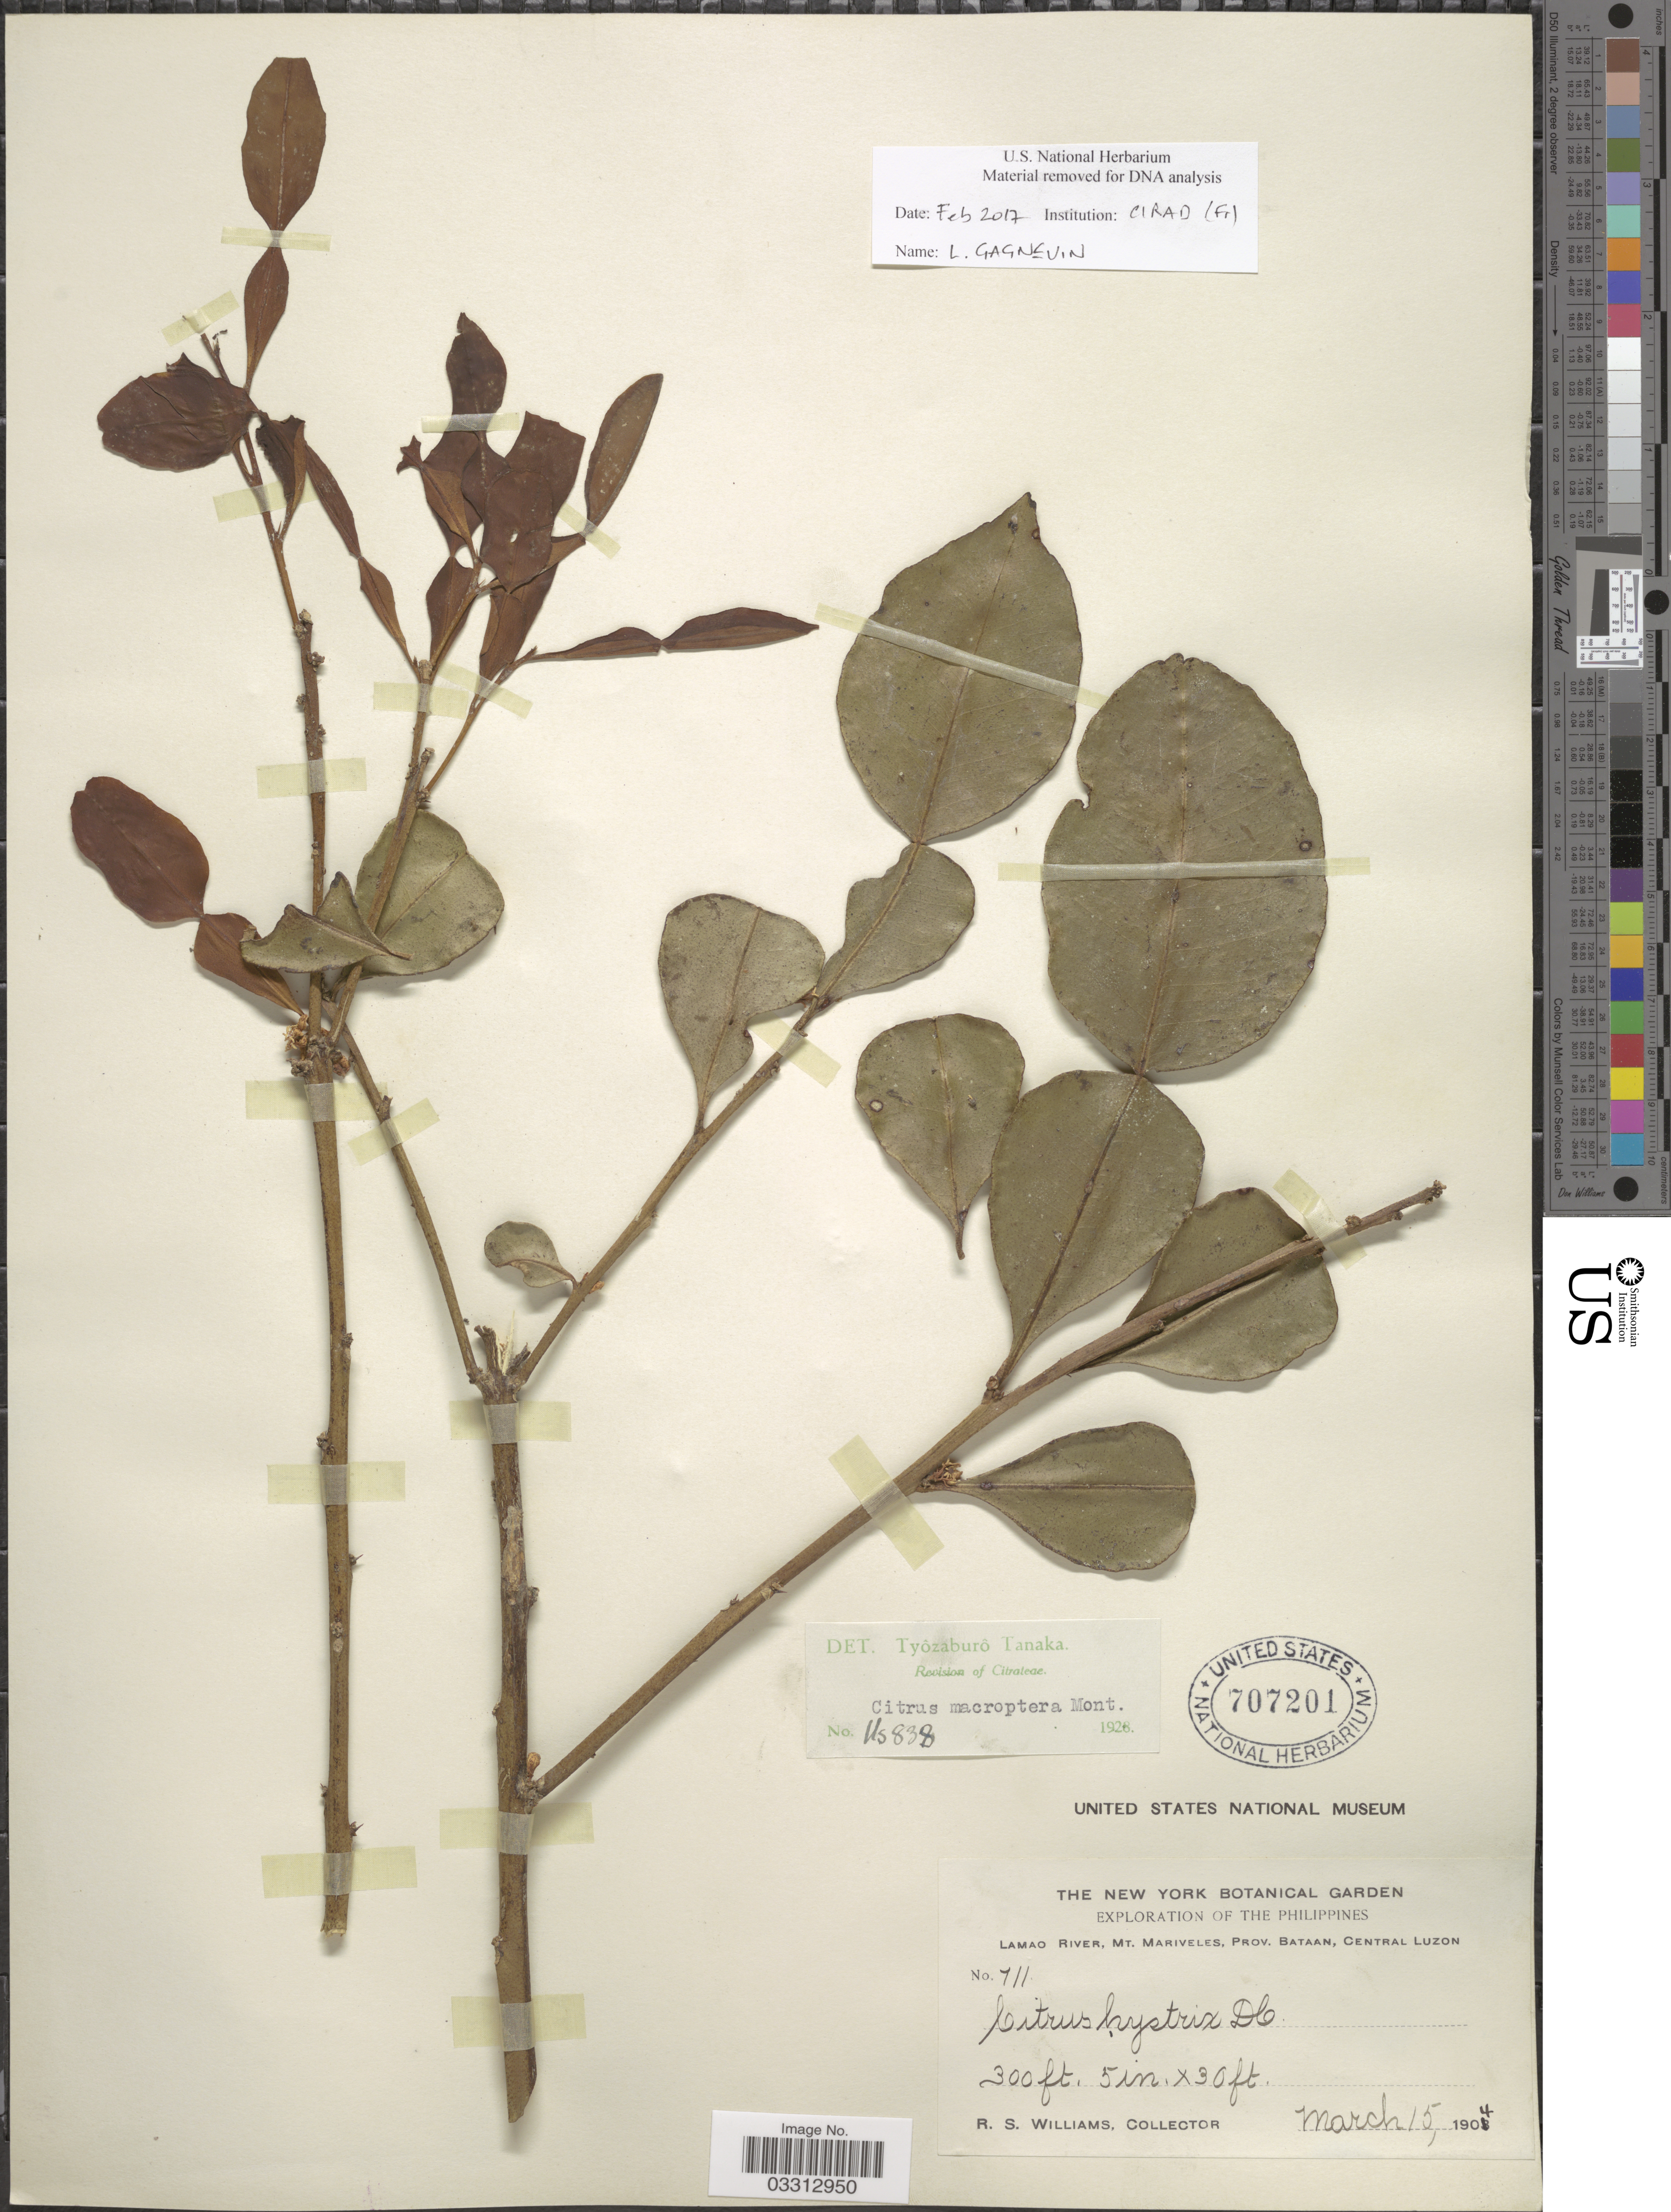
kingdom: Plantae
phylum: Tracheophyta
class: Magnoliopsida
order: Sapindales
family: Rutaceae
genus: Citrus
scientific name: Citrus macroptera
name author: Montrouz.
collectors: R. S. Williams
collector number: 711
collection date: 1904-03-15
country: Philippines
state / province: Central Luzon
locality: Lamao River, Mt. Mariveles, Prov. Bataan.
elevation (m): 91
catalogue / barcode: US 707201